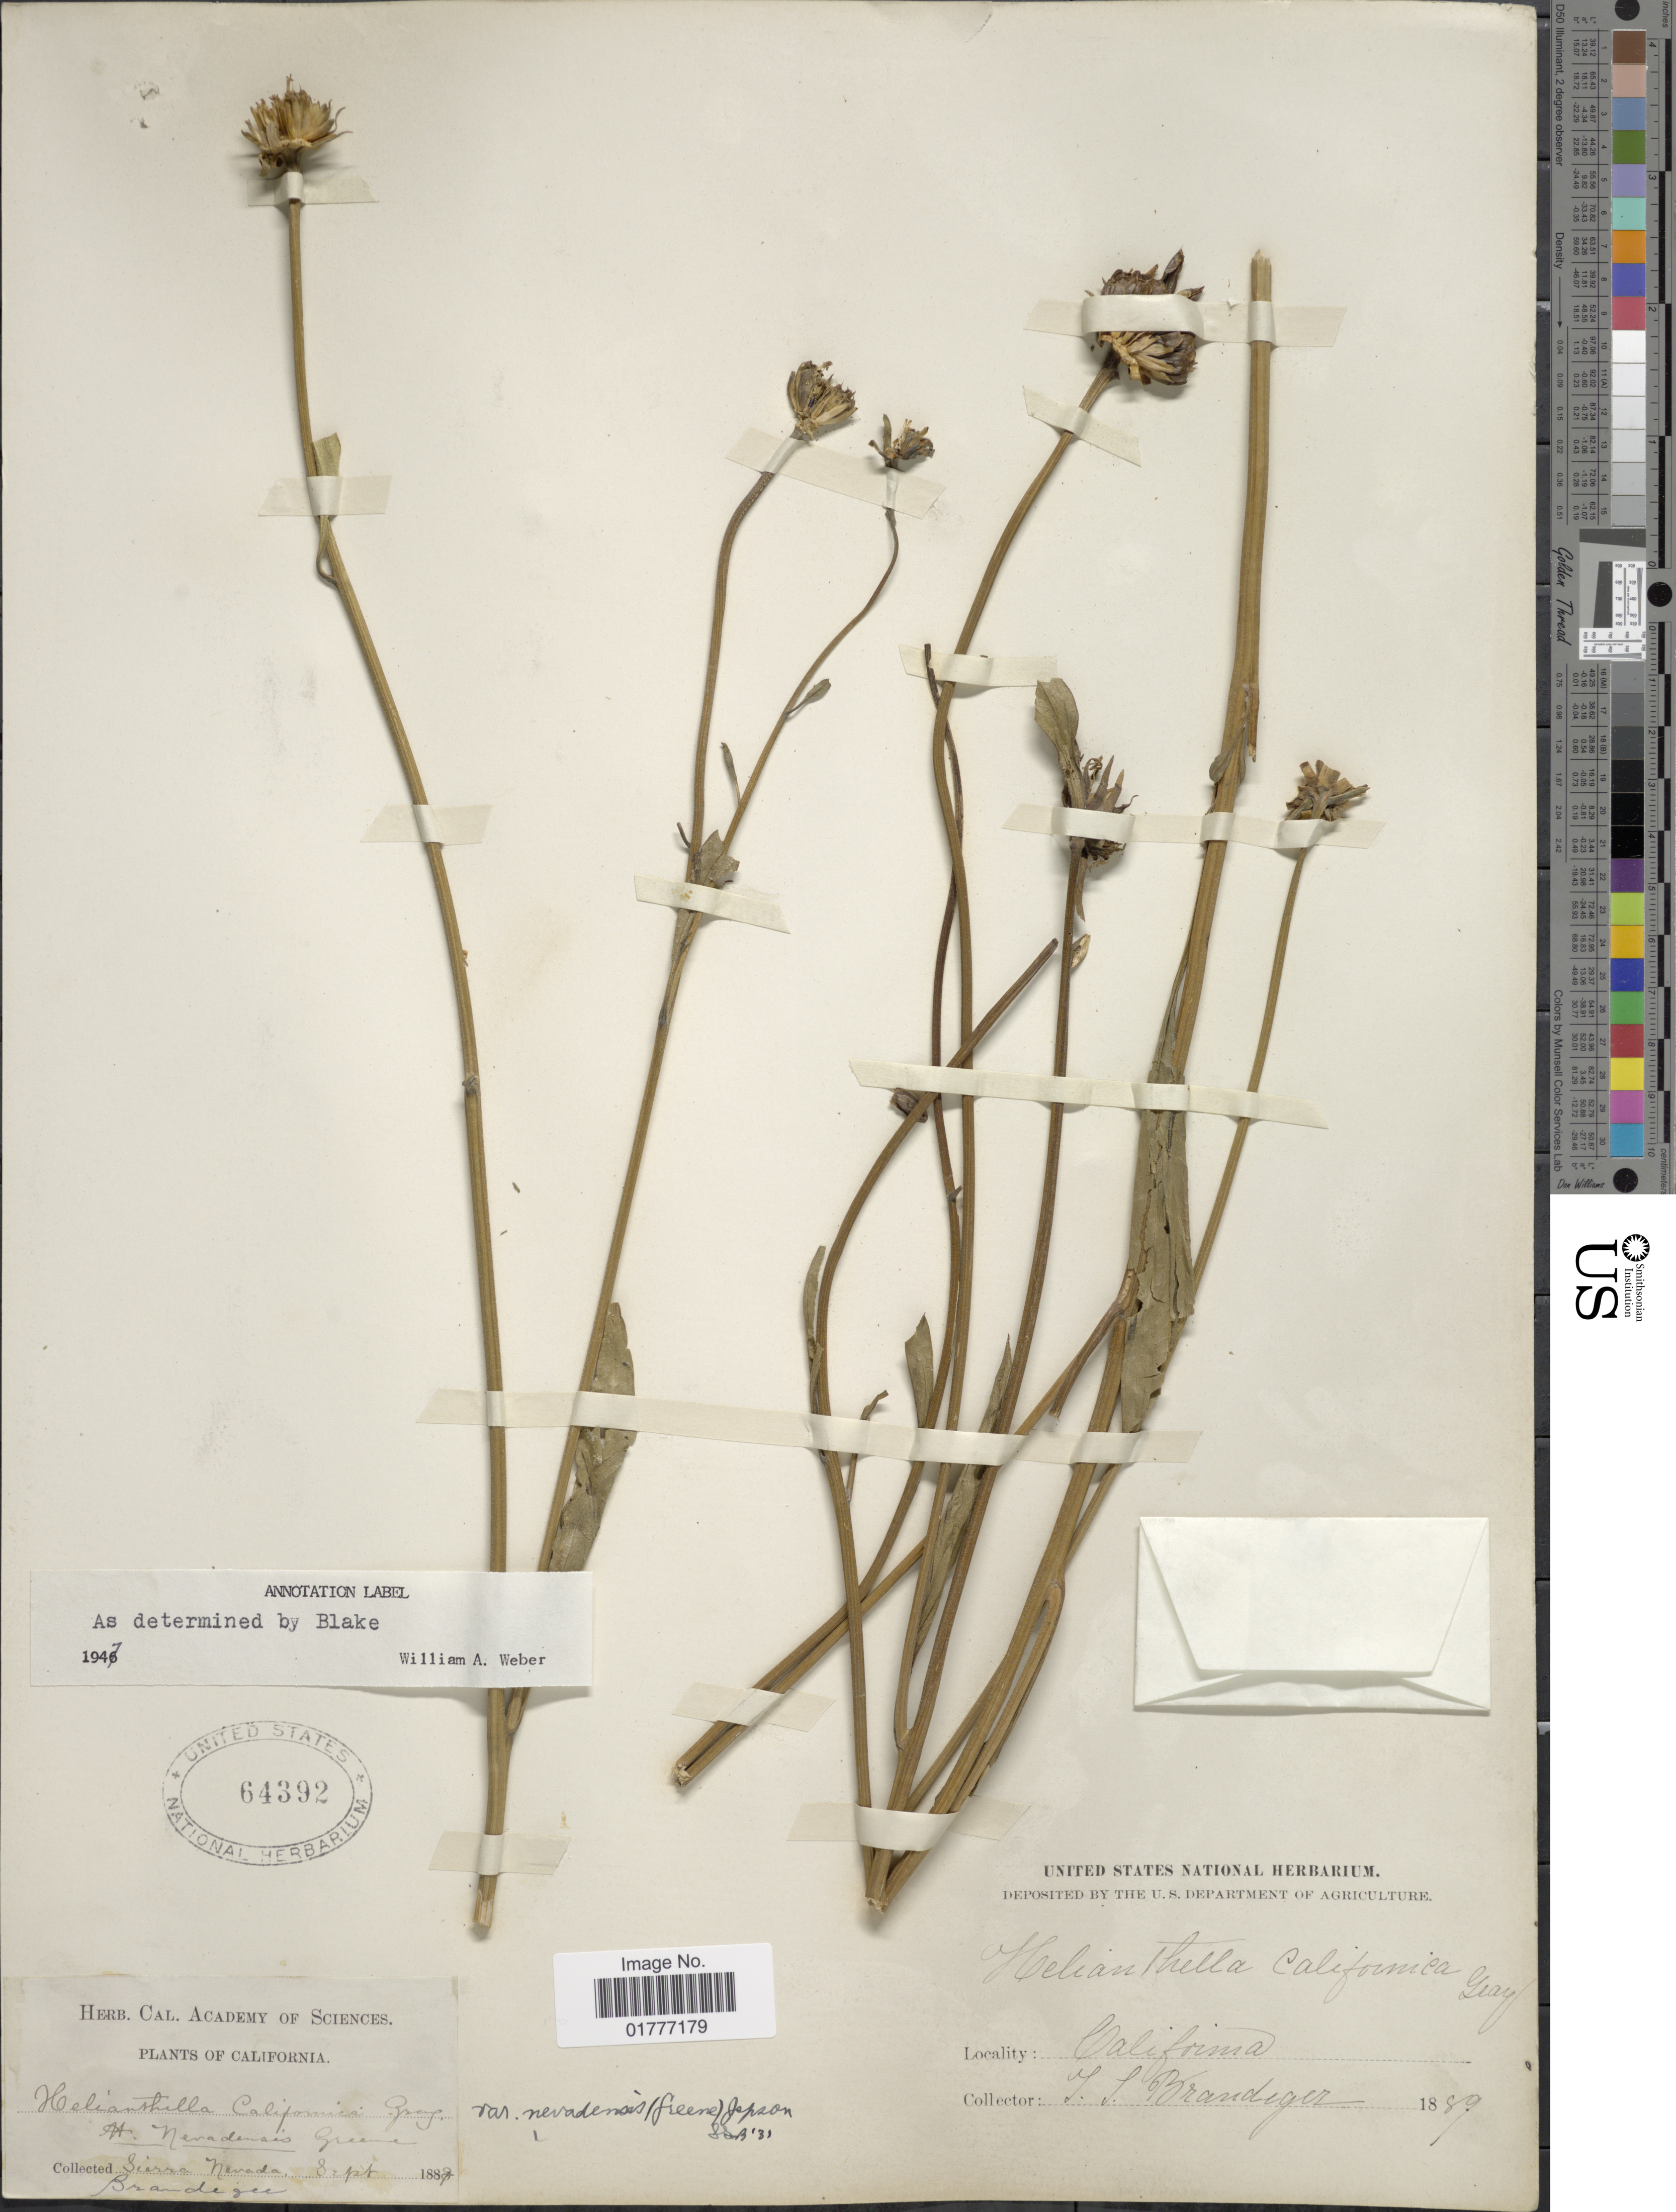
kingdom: Plantae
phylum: Tracheophyta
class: Magnoliopsida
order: Asterales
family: Asteraceae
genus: Helianthella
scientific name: Helianthella californica var. nevadensis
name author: (Greene) Jeps.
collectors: T. S. Brandegee (herbarium)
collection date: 1889-09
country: United States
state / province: California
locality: Sierra Nevada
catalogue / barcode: US 64392